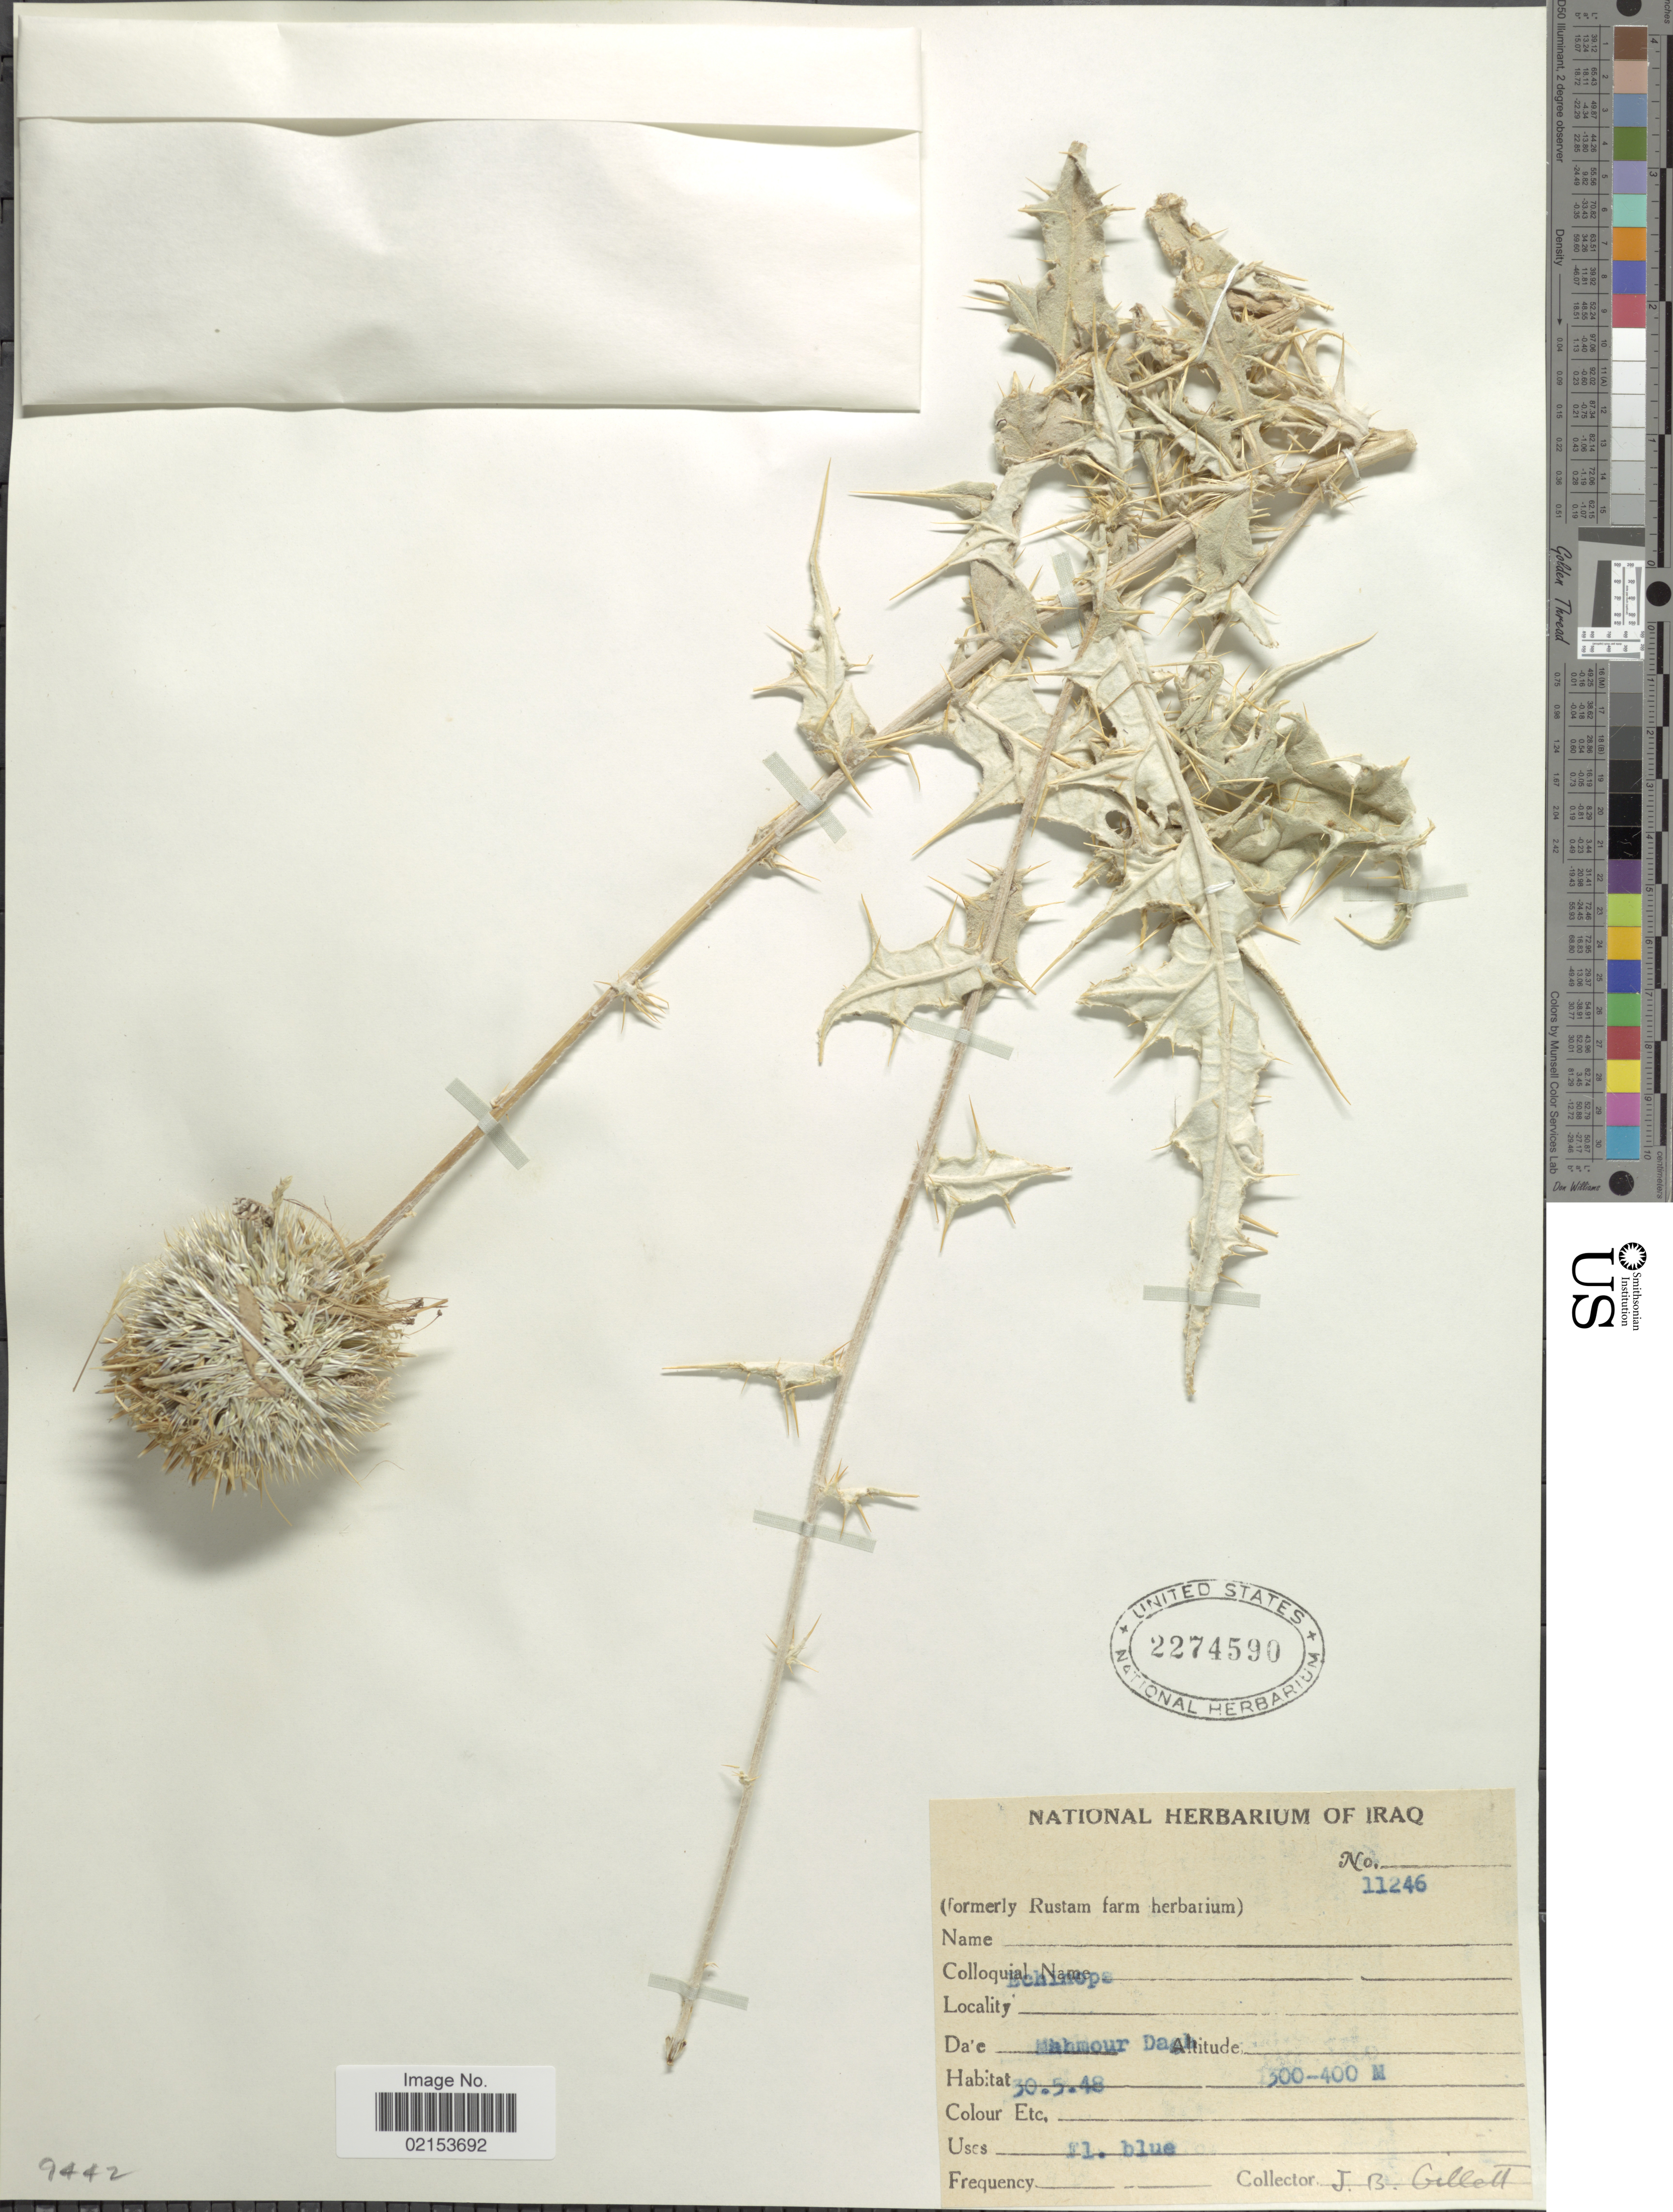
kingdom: Plantae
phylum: Tracheophyta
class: Magnoliopsida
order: Asterales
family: Asteraceae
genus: Echinops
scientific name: Echinops sp.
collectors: J. B. Gillett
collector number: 11246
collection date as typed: Transcribed d/m/y: 30/5/48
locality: Mahmour Dagh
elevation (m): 300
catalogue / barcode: US 2274590